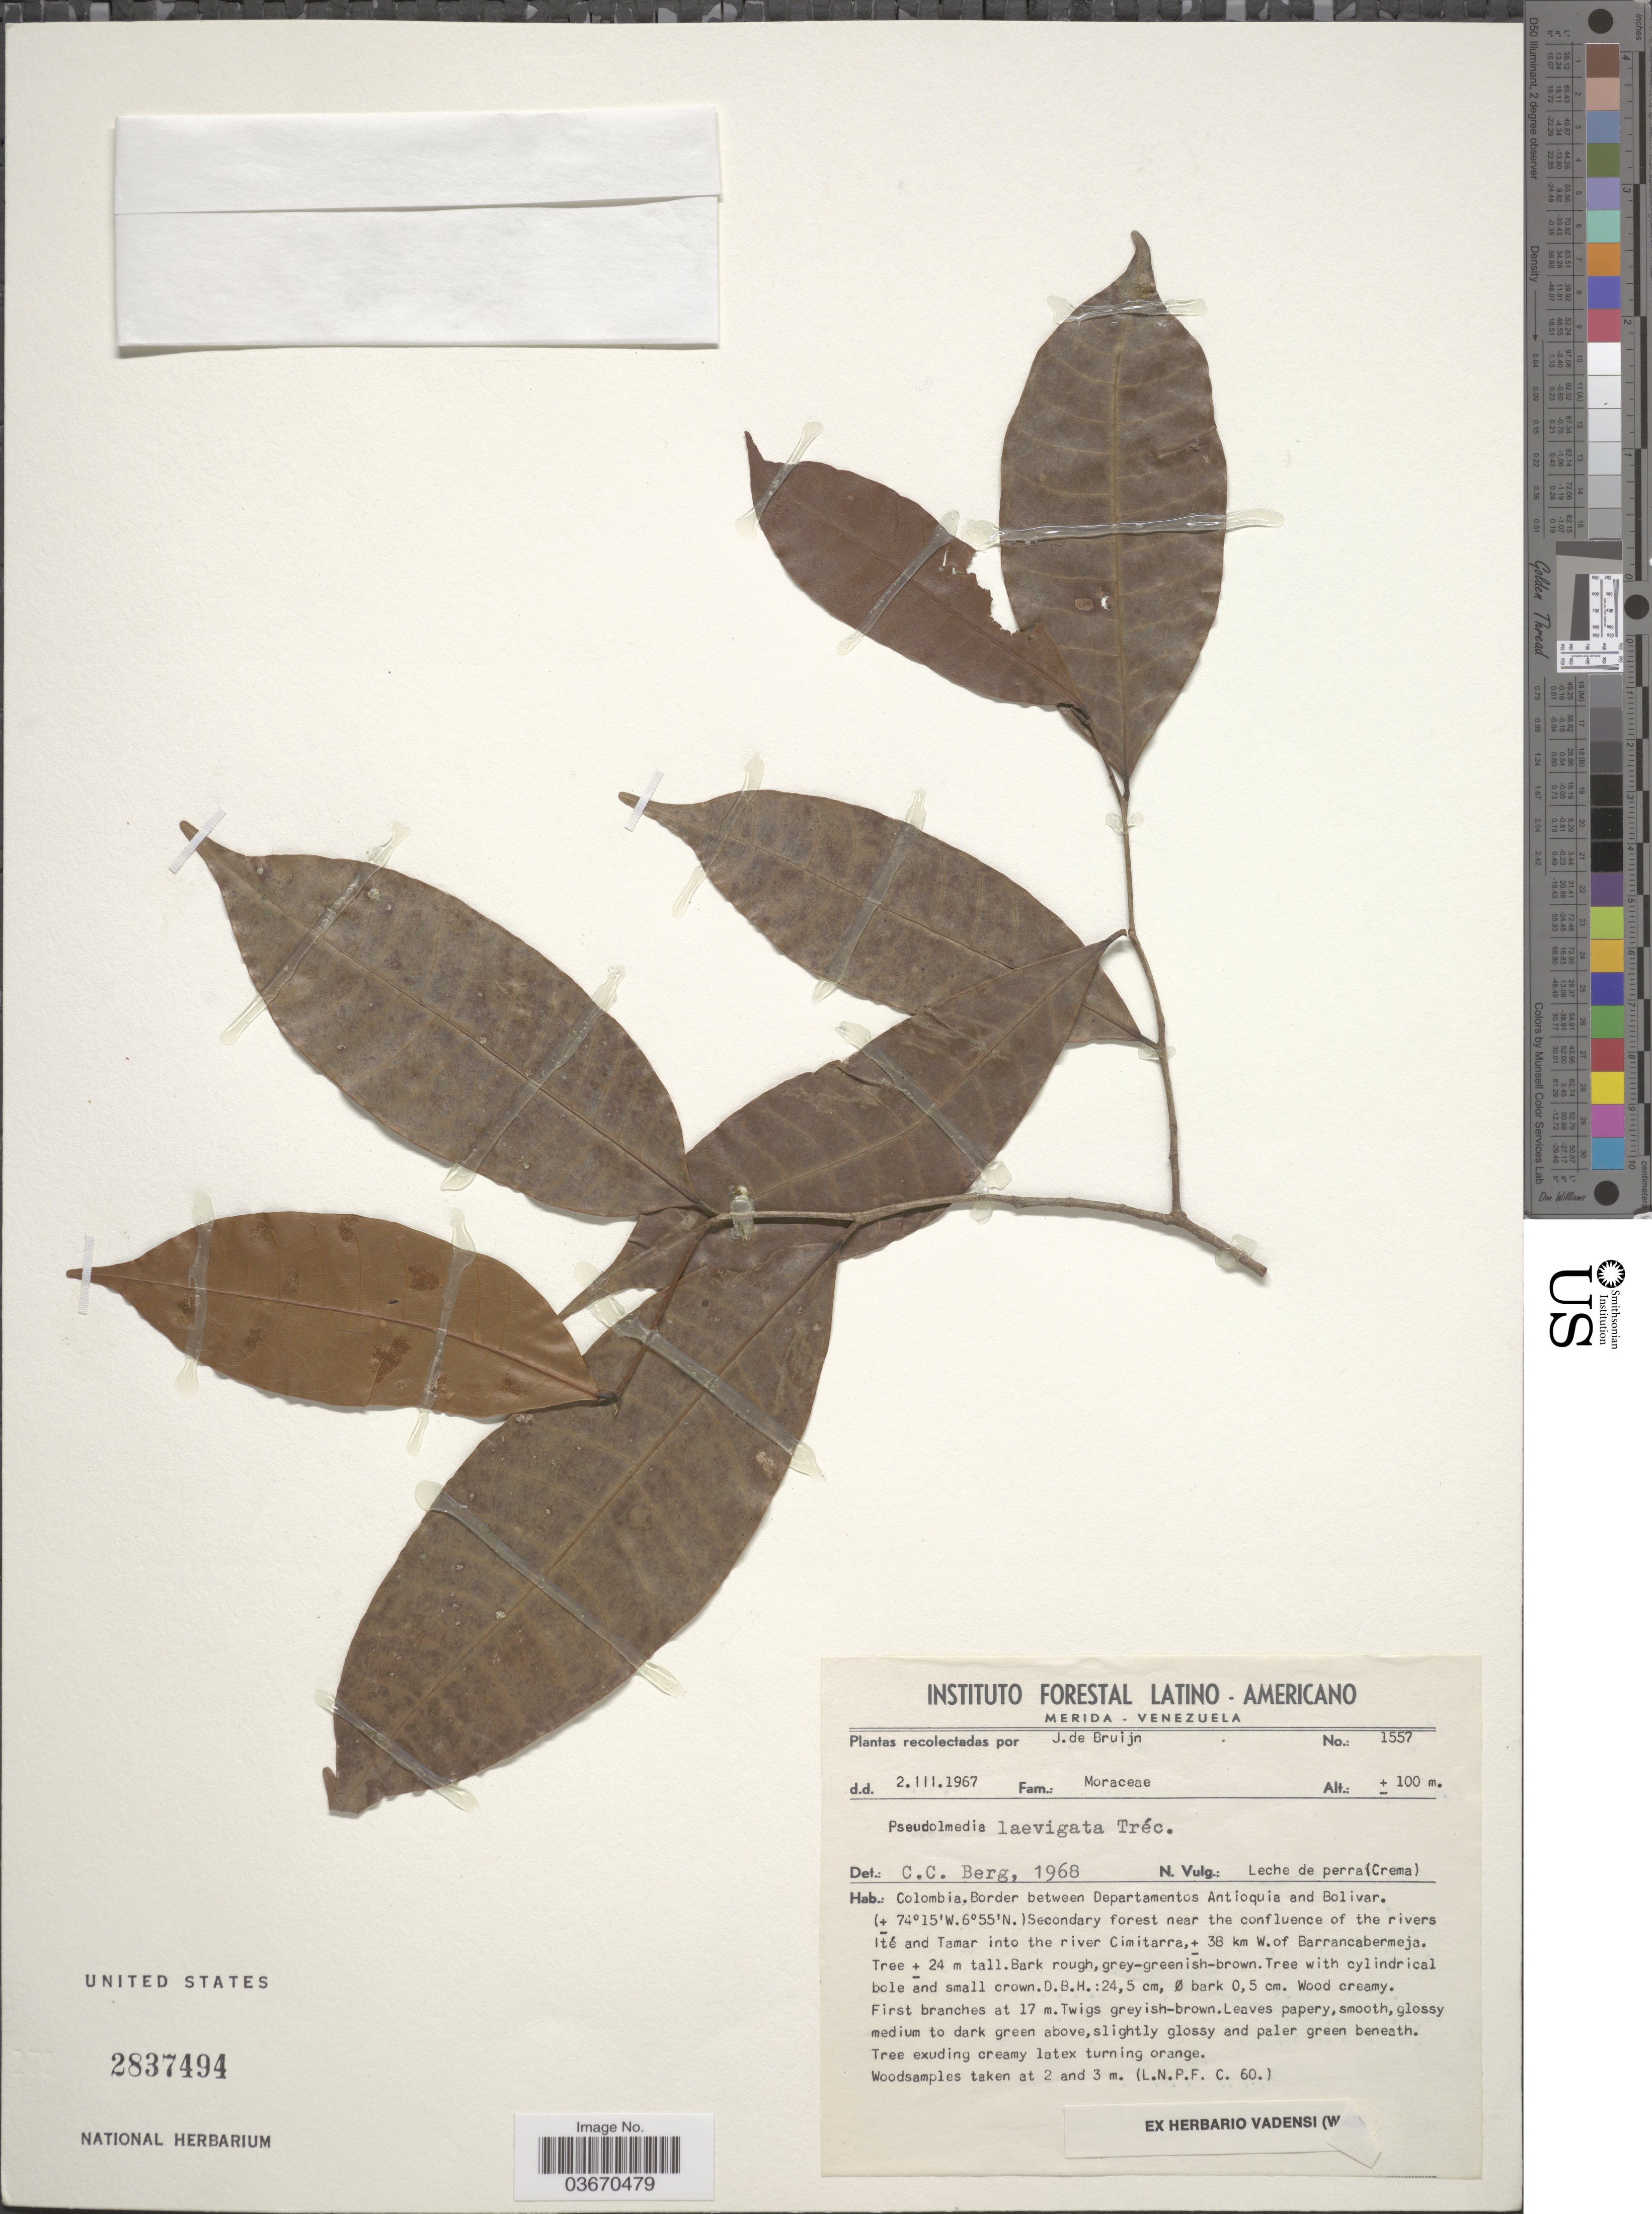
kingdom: Plantae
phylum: Tracheophyta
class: Magnoliopsida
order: Rosales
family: Moraceae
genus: Pseudolmedia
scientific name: Pseudolmedia laevigata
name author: Trécul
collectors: J. Bruijn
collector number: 1557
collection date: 1967-03-02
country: Colombia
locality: Border between Departamentos Antioquia and Bolivar. Secondary forest near the confluence of the rivers Ité and Tamar into the river Cimitarra, ± 38 Km W. of Barrancabermeja.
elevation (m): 100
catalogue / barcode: US 2837494